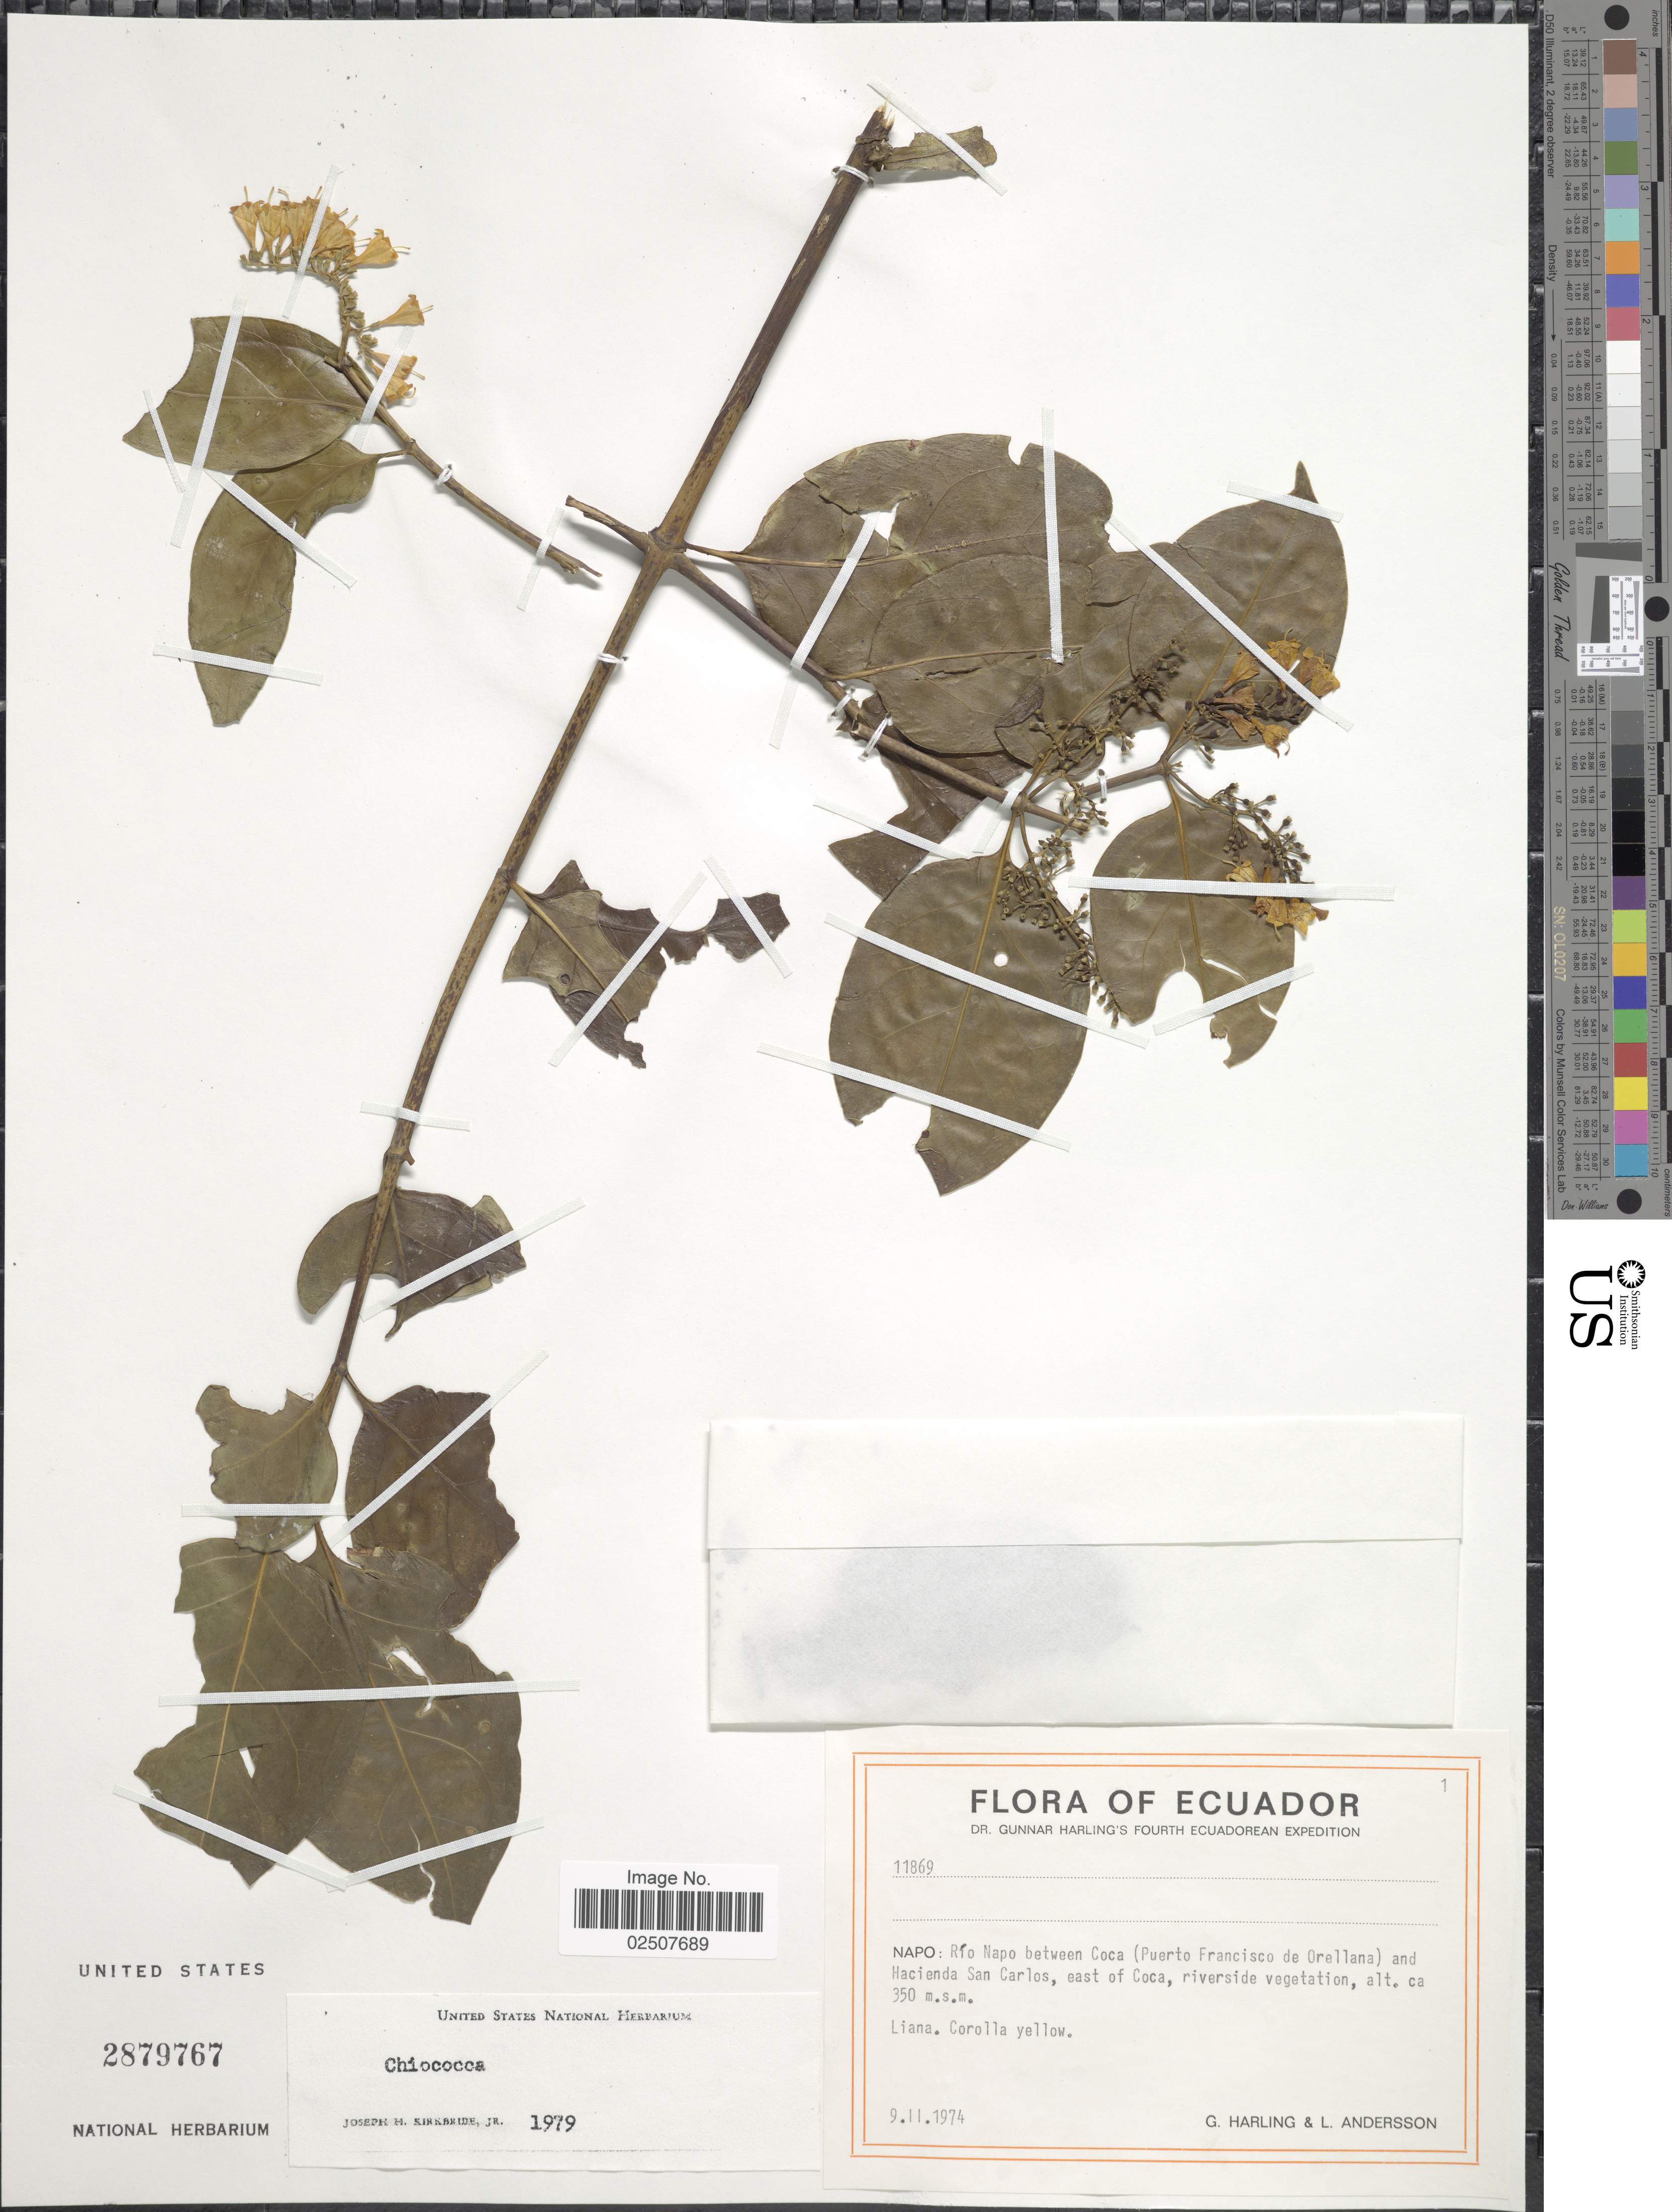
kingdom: Plantae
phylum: Tracheophyta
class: Magnoliopsida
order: Gentianales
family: Rubiaceae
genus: Chiococca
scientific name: Chiococca sp.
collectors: G. Harling & L. Andersson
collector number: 11869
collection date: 1973-02-09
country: Ecuador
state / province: Napo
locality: Río Napo between Coca (Puerto Francisco de Orellana) and Hacienda San Carlos, east of Coca, riverside vegetation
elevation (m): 350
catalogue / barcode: US 2879767